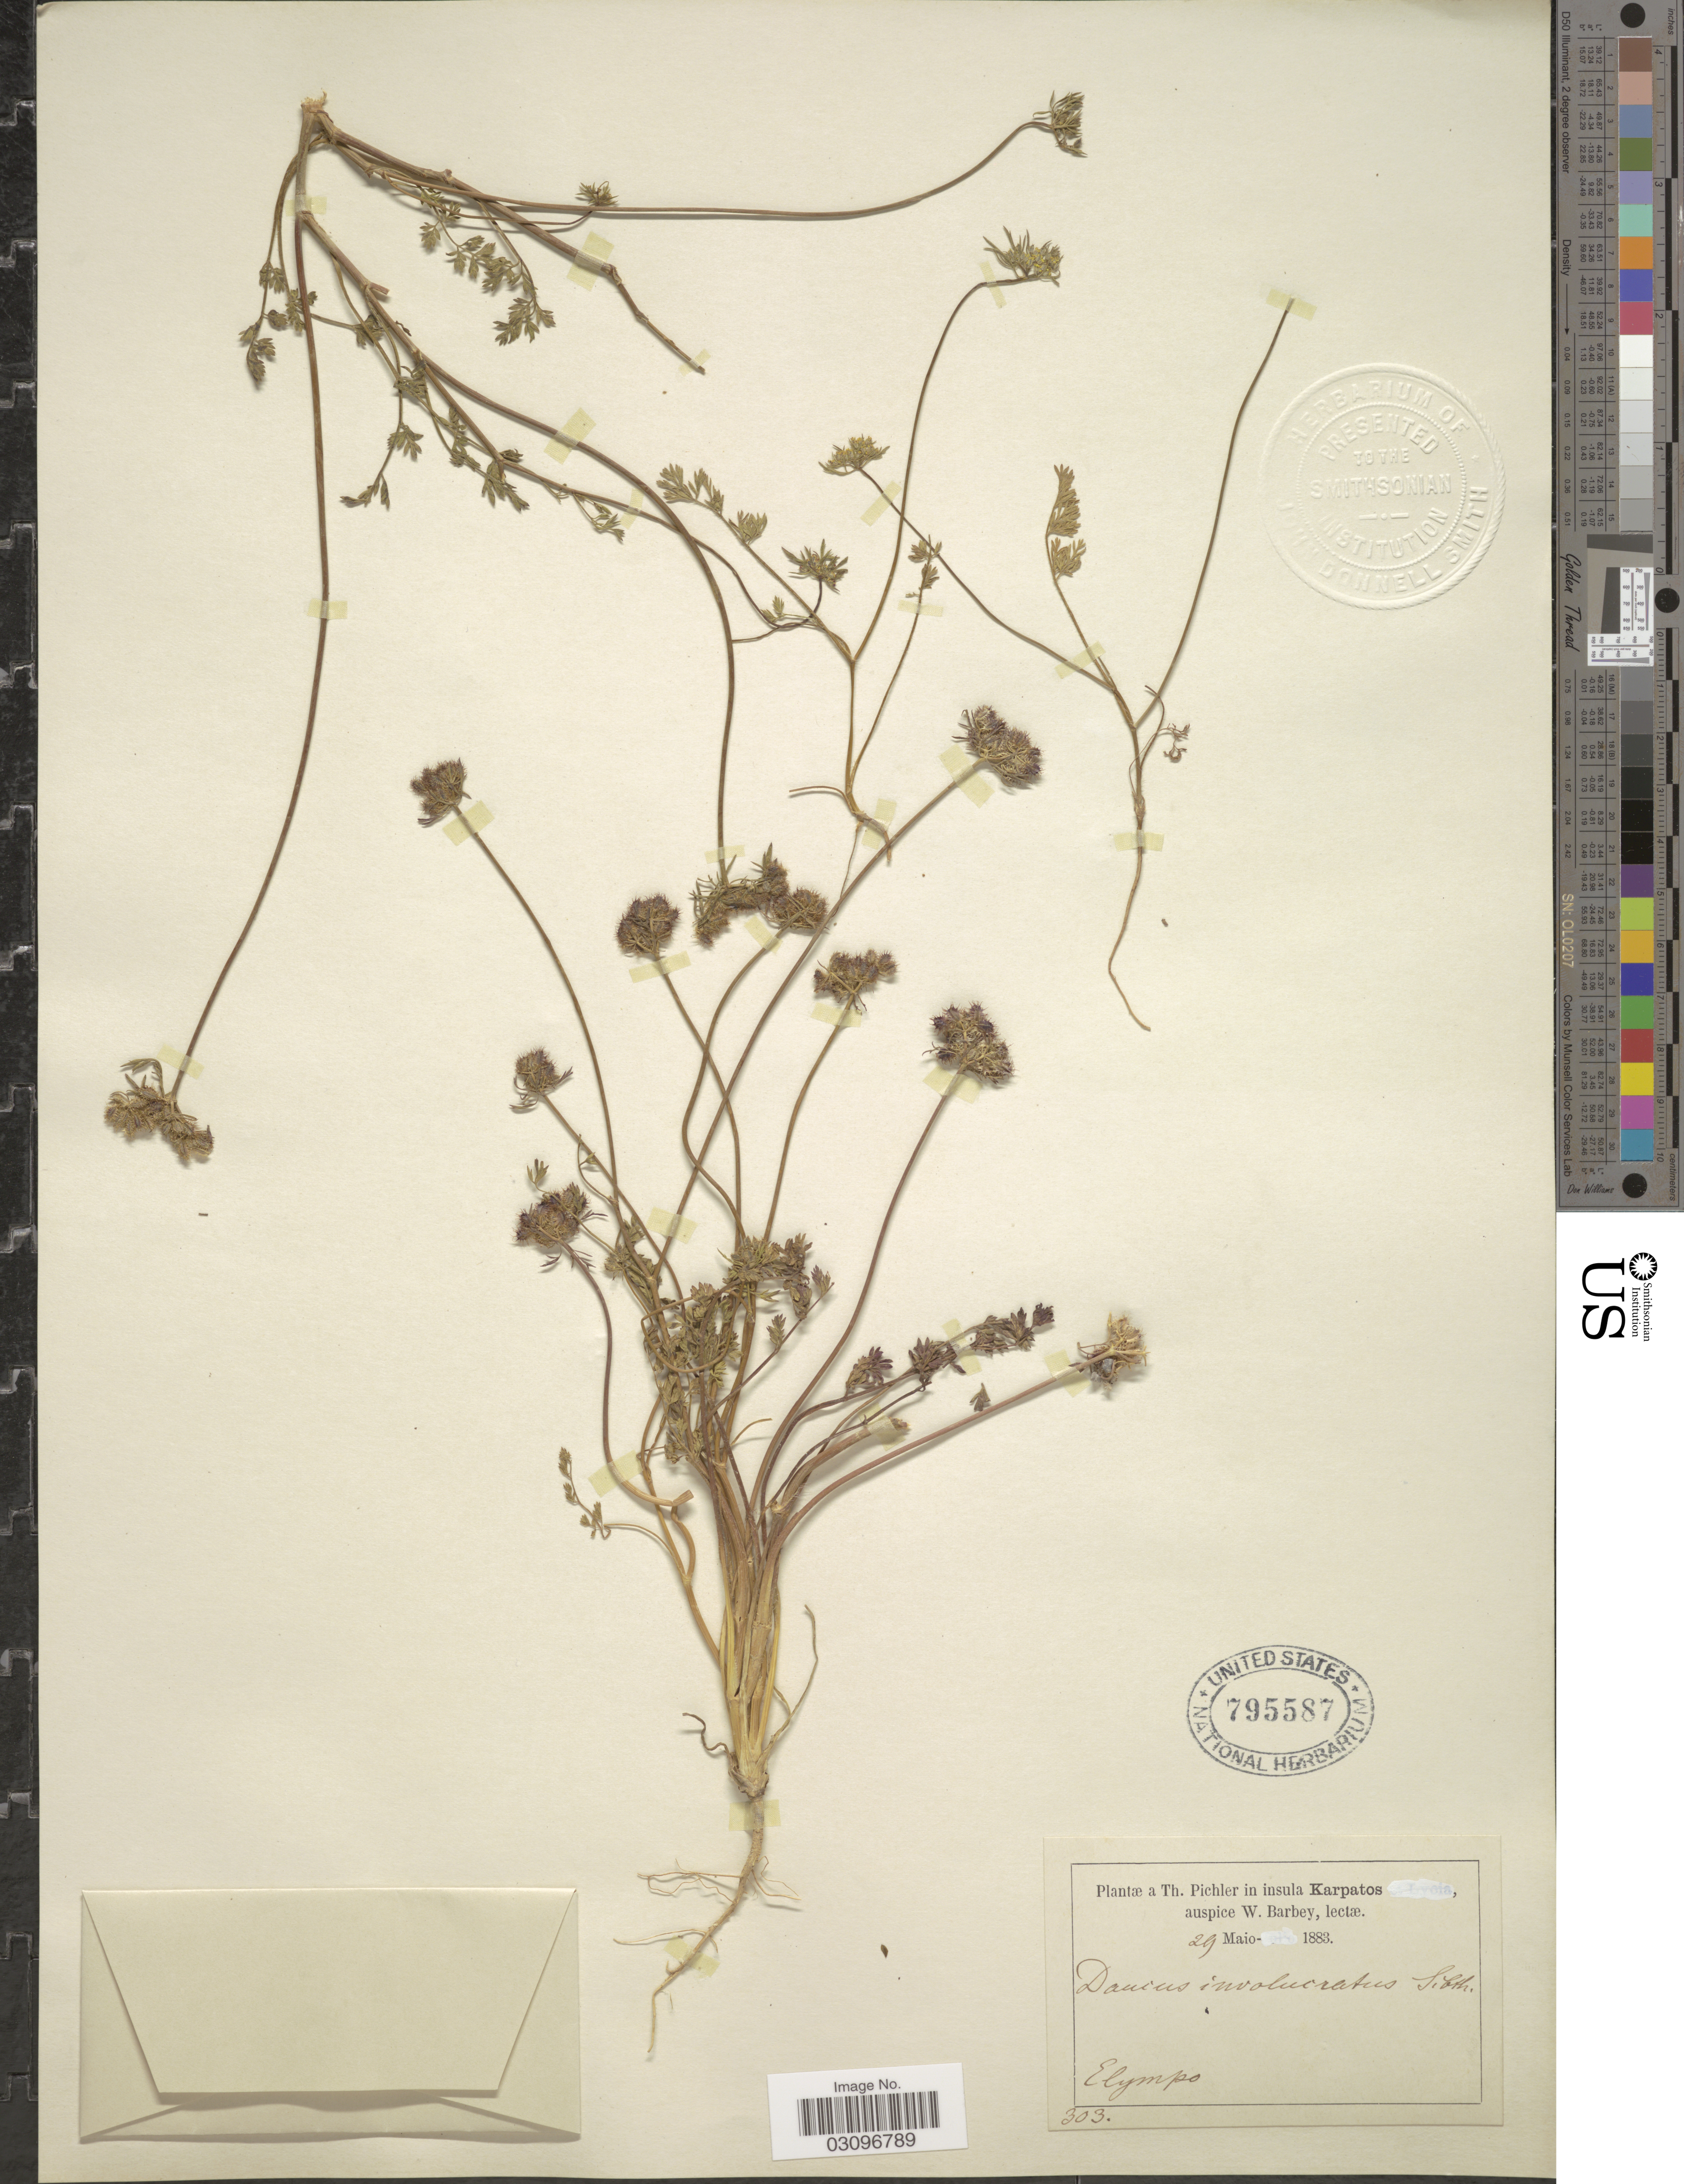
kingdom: Plantae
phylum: Tracheophyta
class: Magnoliopsida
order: Apiales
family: Apiaceae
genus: Daucus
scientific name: Daucus involucratus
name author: Sm.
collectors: T. Pichler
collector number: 303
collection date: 1883-05-29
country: Greece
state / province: South Aegean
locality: In insula Karpathos. Elympo.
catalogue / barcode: US 795587